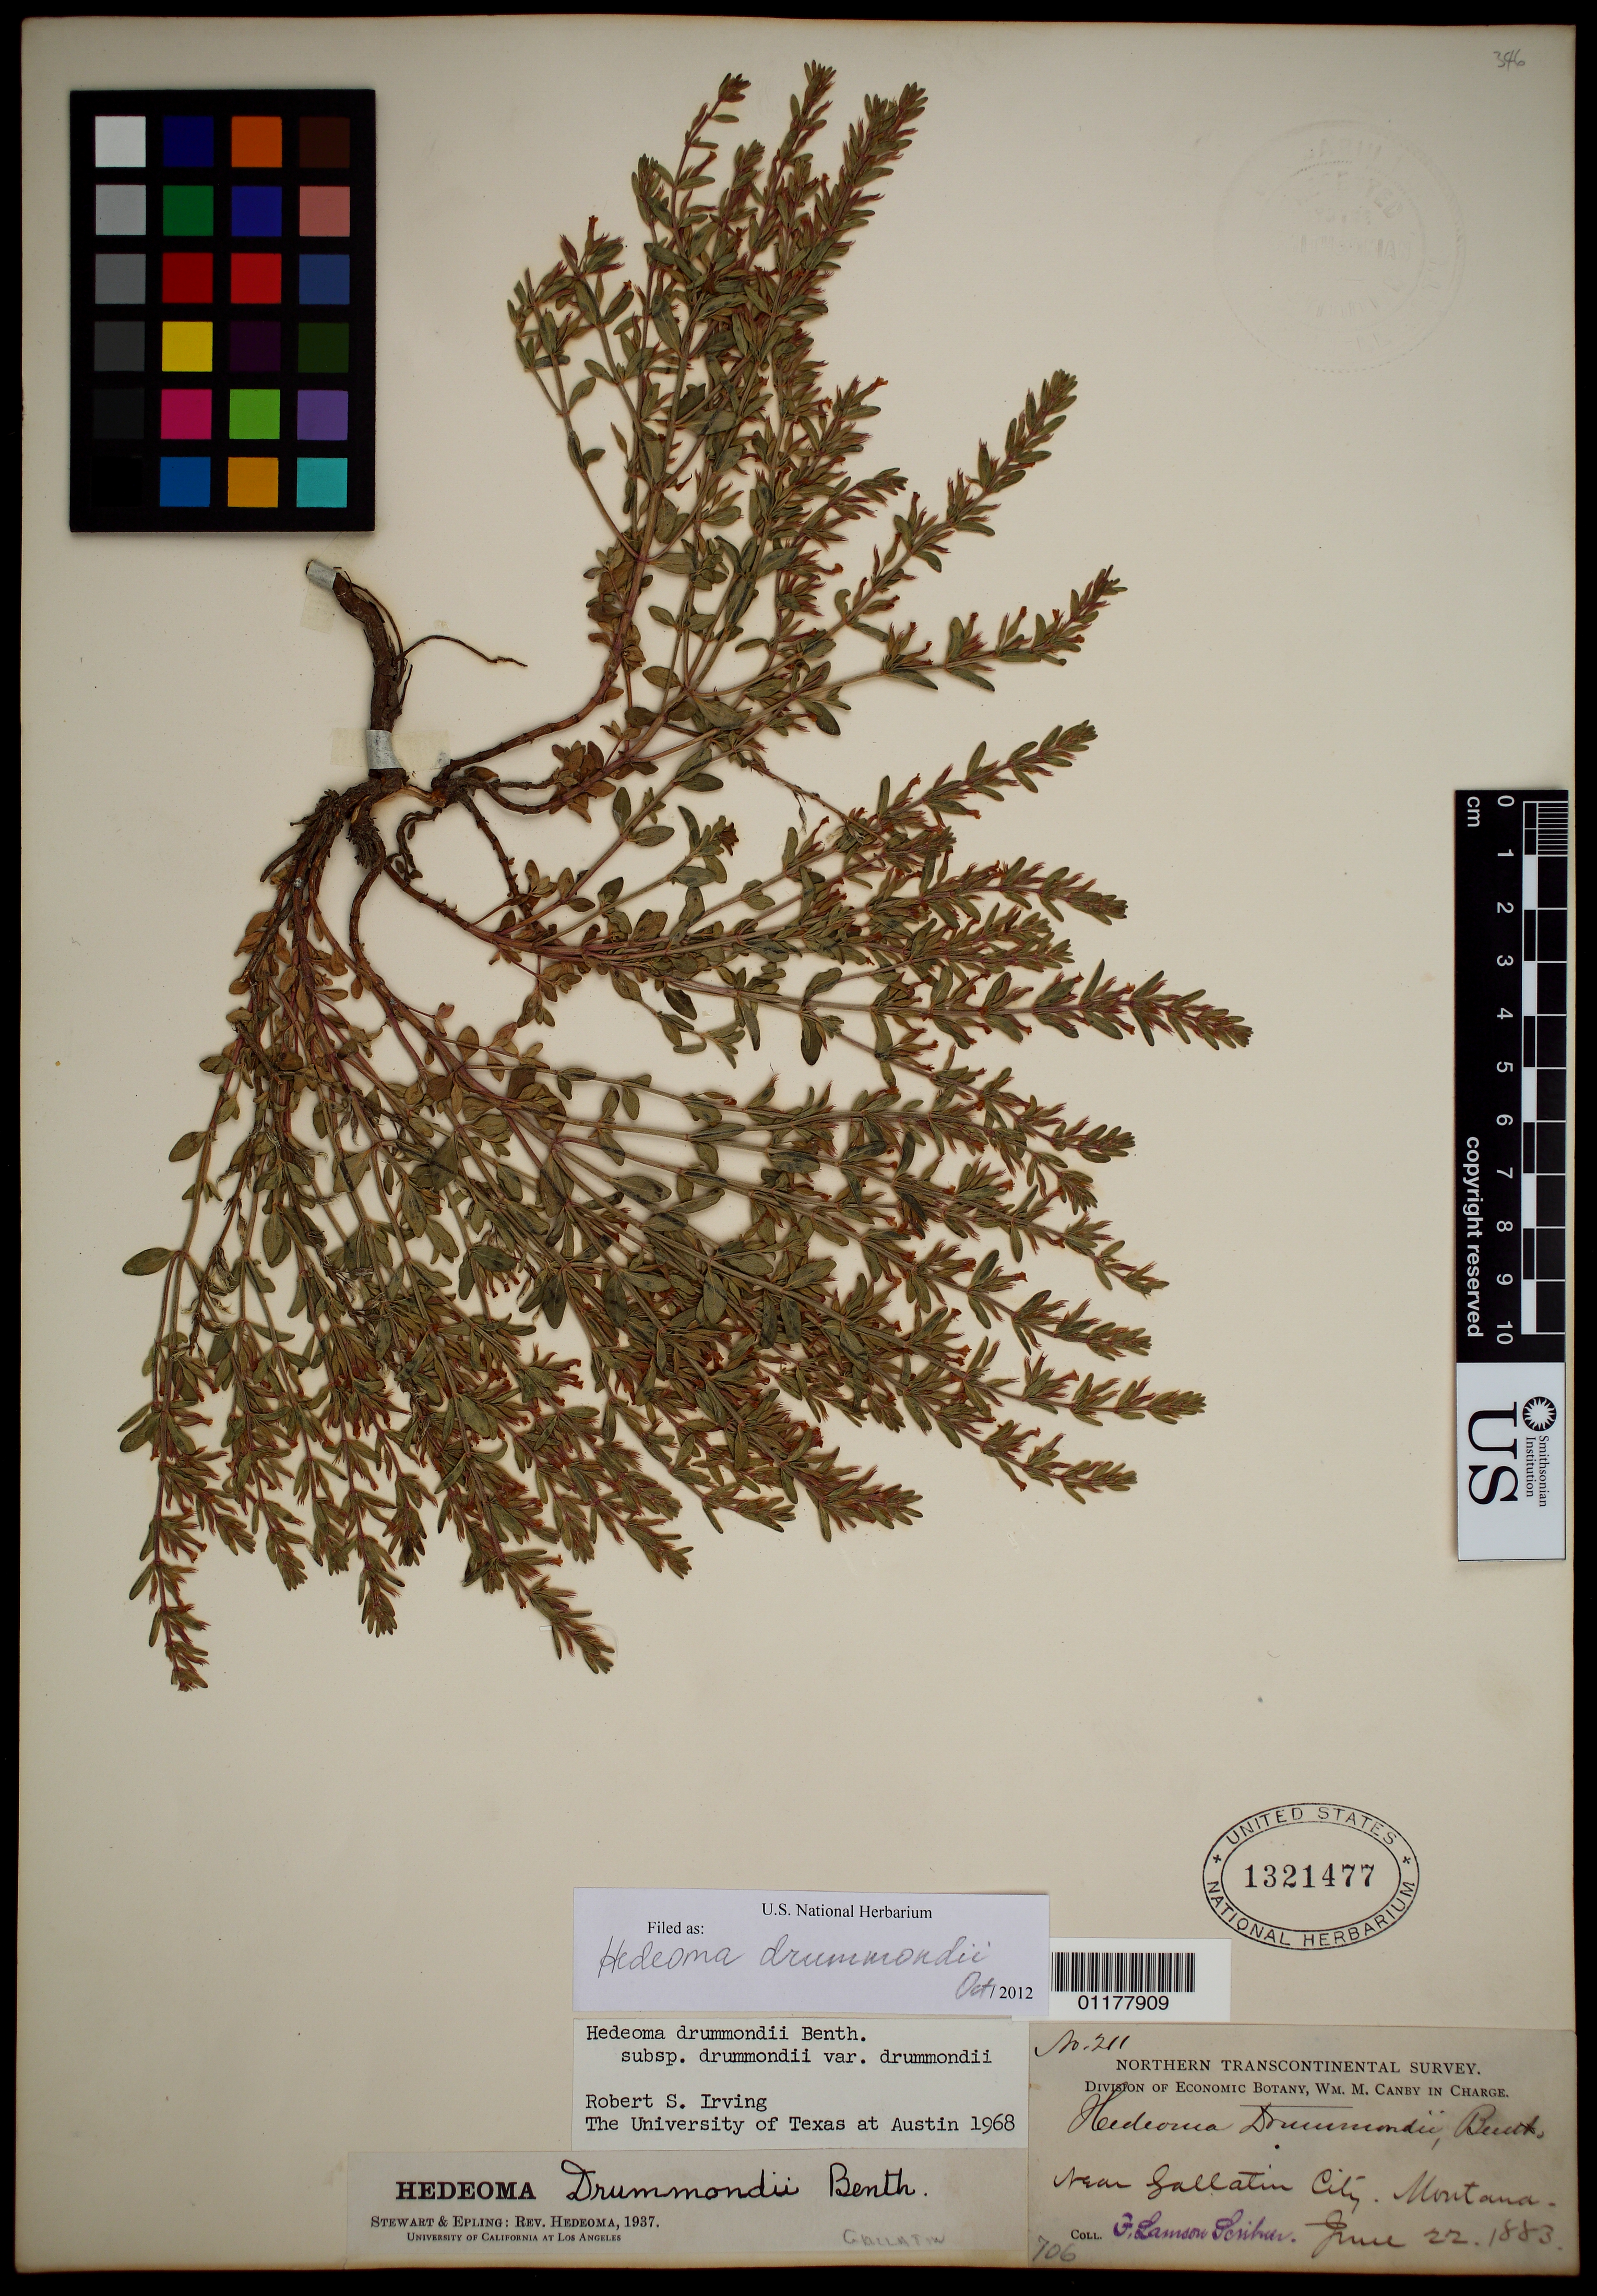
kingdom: Plantae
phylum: Tracheophyta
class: Magnoliopsida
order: Lamiales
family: Lamiaceae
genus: Hedeoma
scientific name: Hedeoma drummondii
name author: Benth.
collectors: F. L. Scribner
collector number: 211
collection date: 1883-06-22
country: United States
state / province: Montana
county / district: Gallatin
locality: Gallatin City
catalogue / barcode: US 1321477